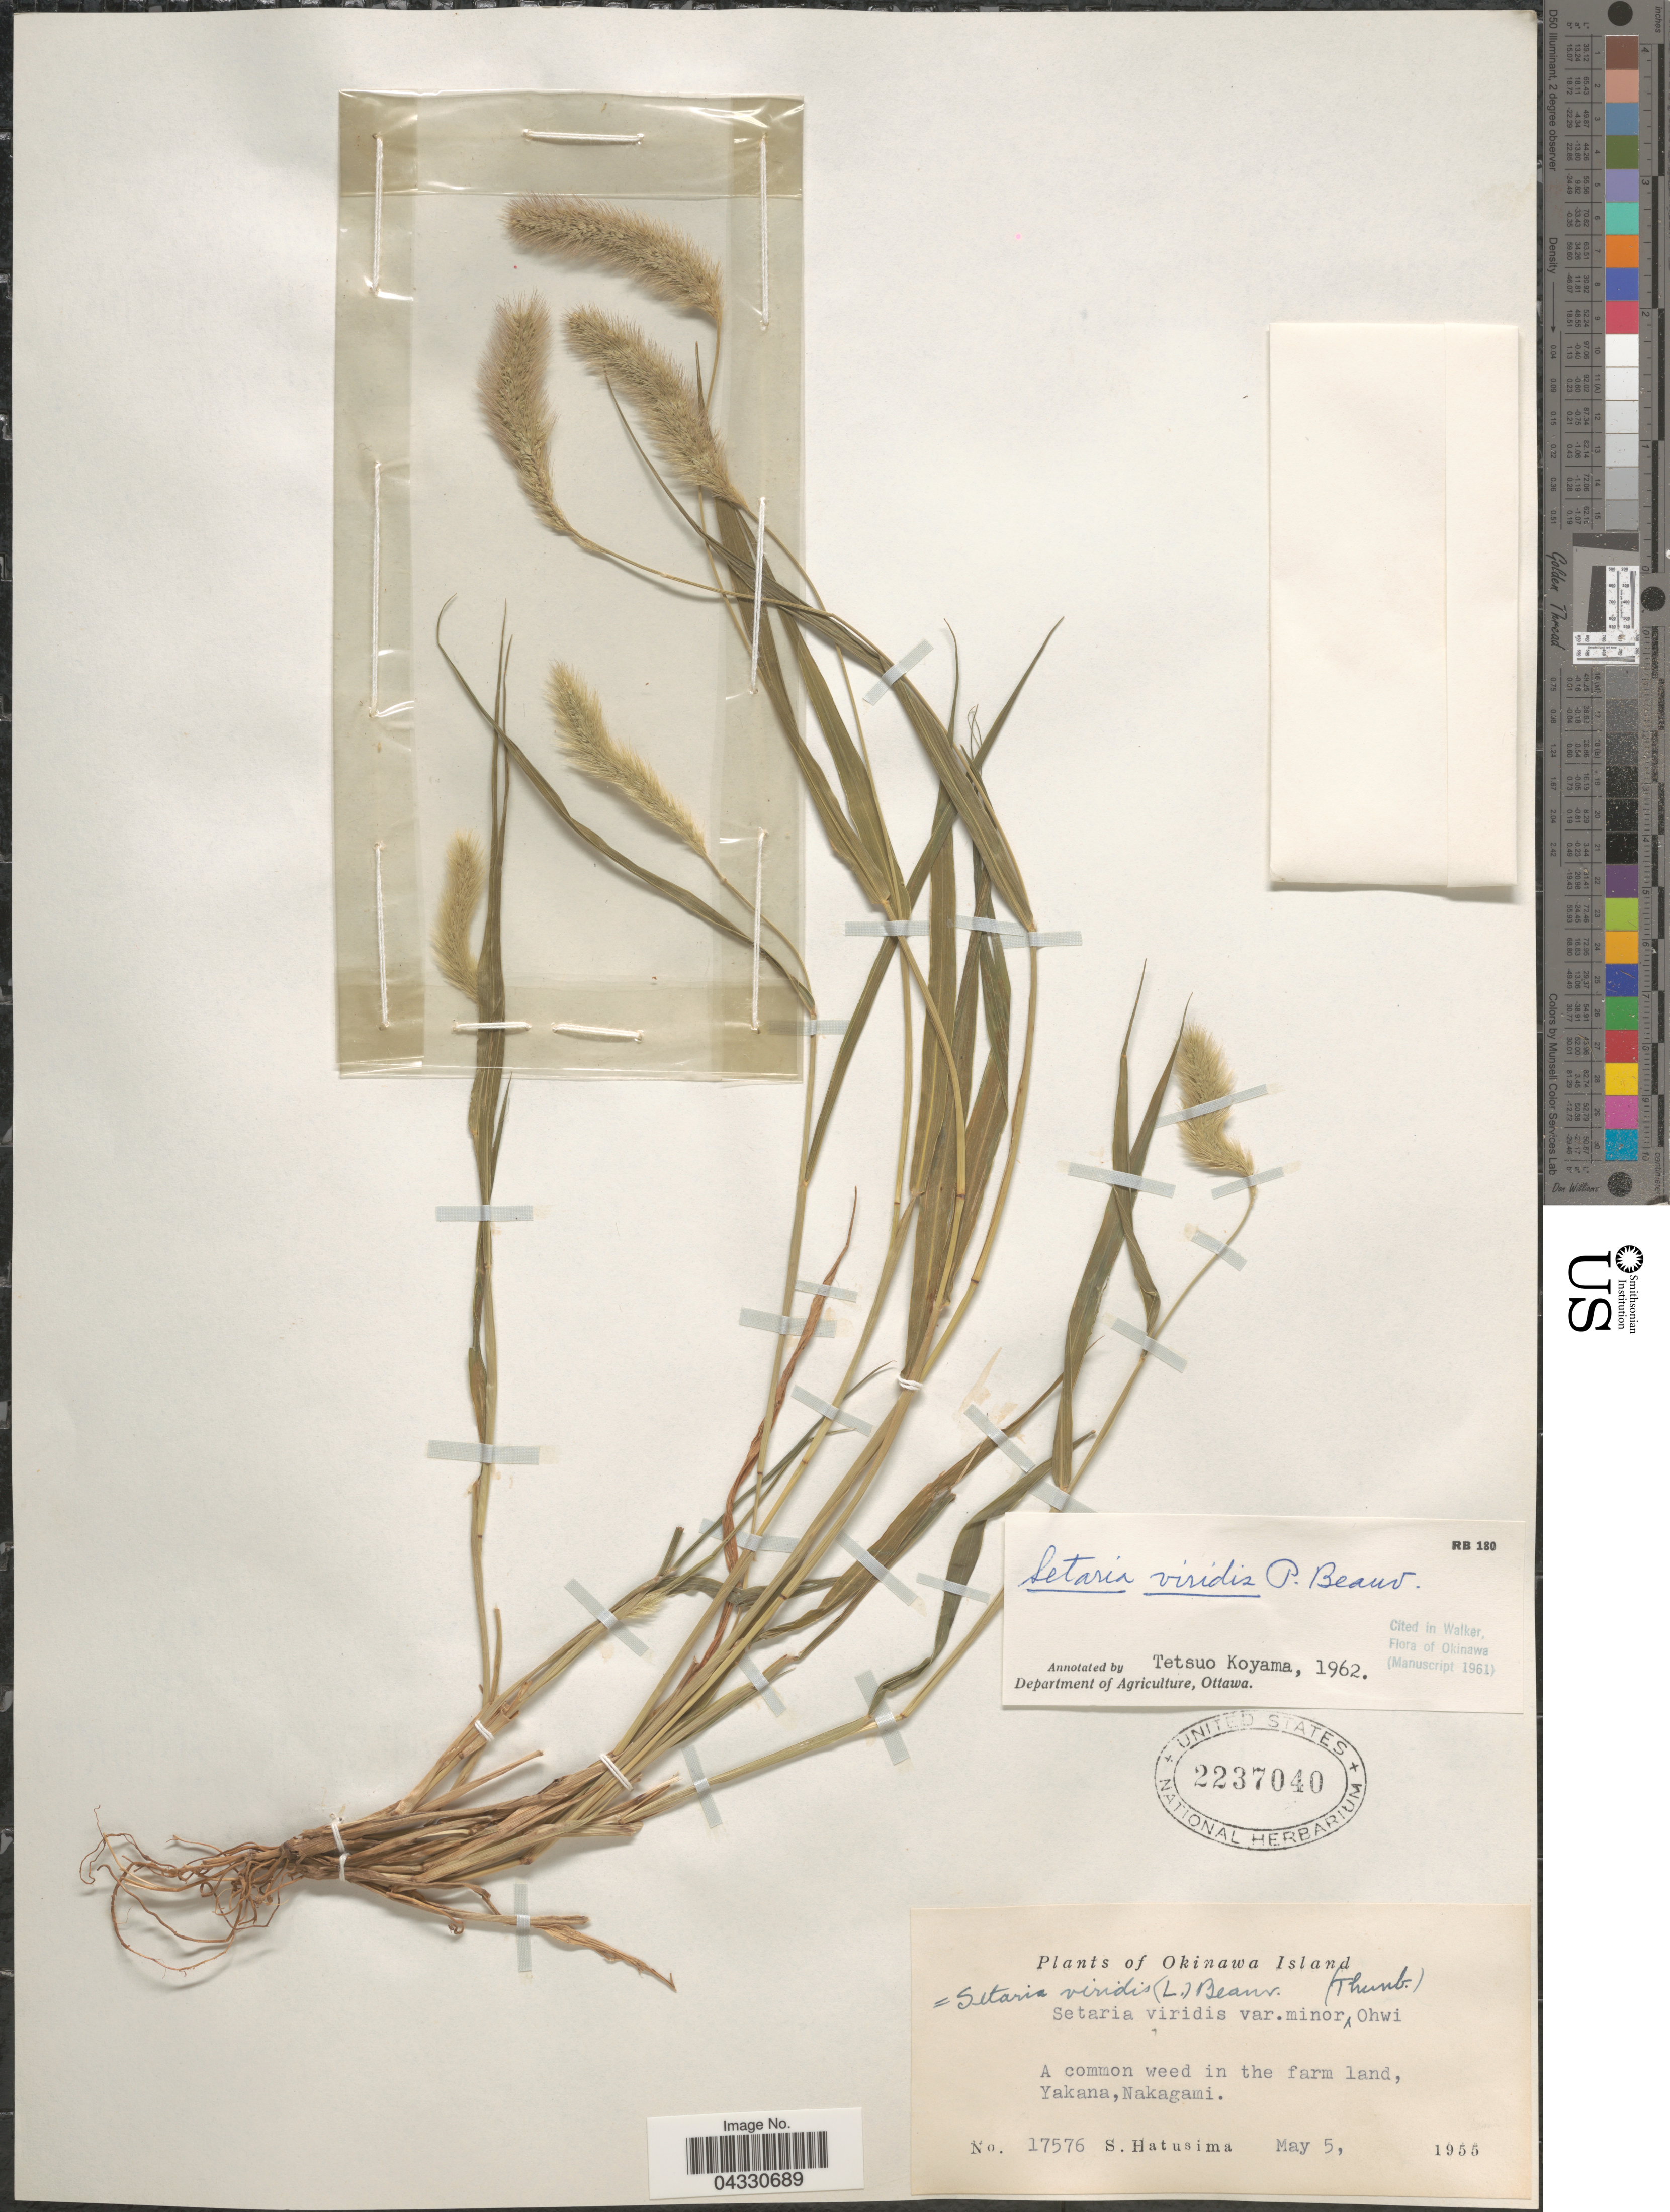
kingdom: Plantae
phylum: Tracheophyta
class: Liliopsida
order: Poales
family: Poaceae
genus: Setaria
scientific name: Setaria viridis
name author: (L.) P. Beauv.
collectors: S. Hatusima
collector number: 17576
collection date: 1955-05-05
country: Japan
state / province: Okinawa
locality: Okinawa Island. In the farm land, Yakana, Nakagami.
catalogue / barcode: US 2237040